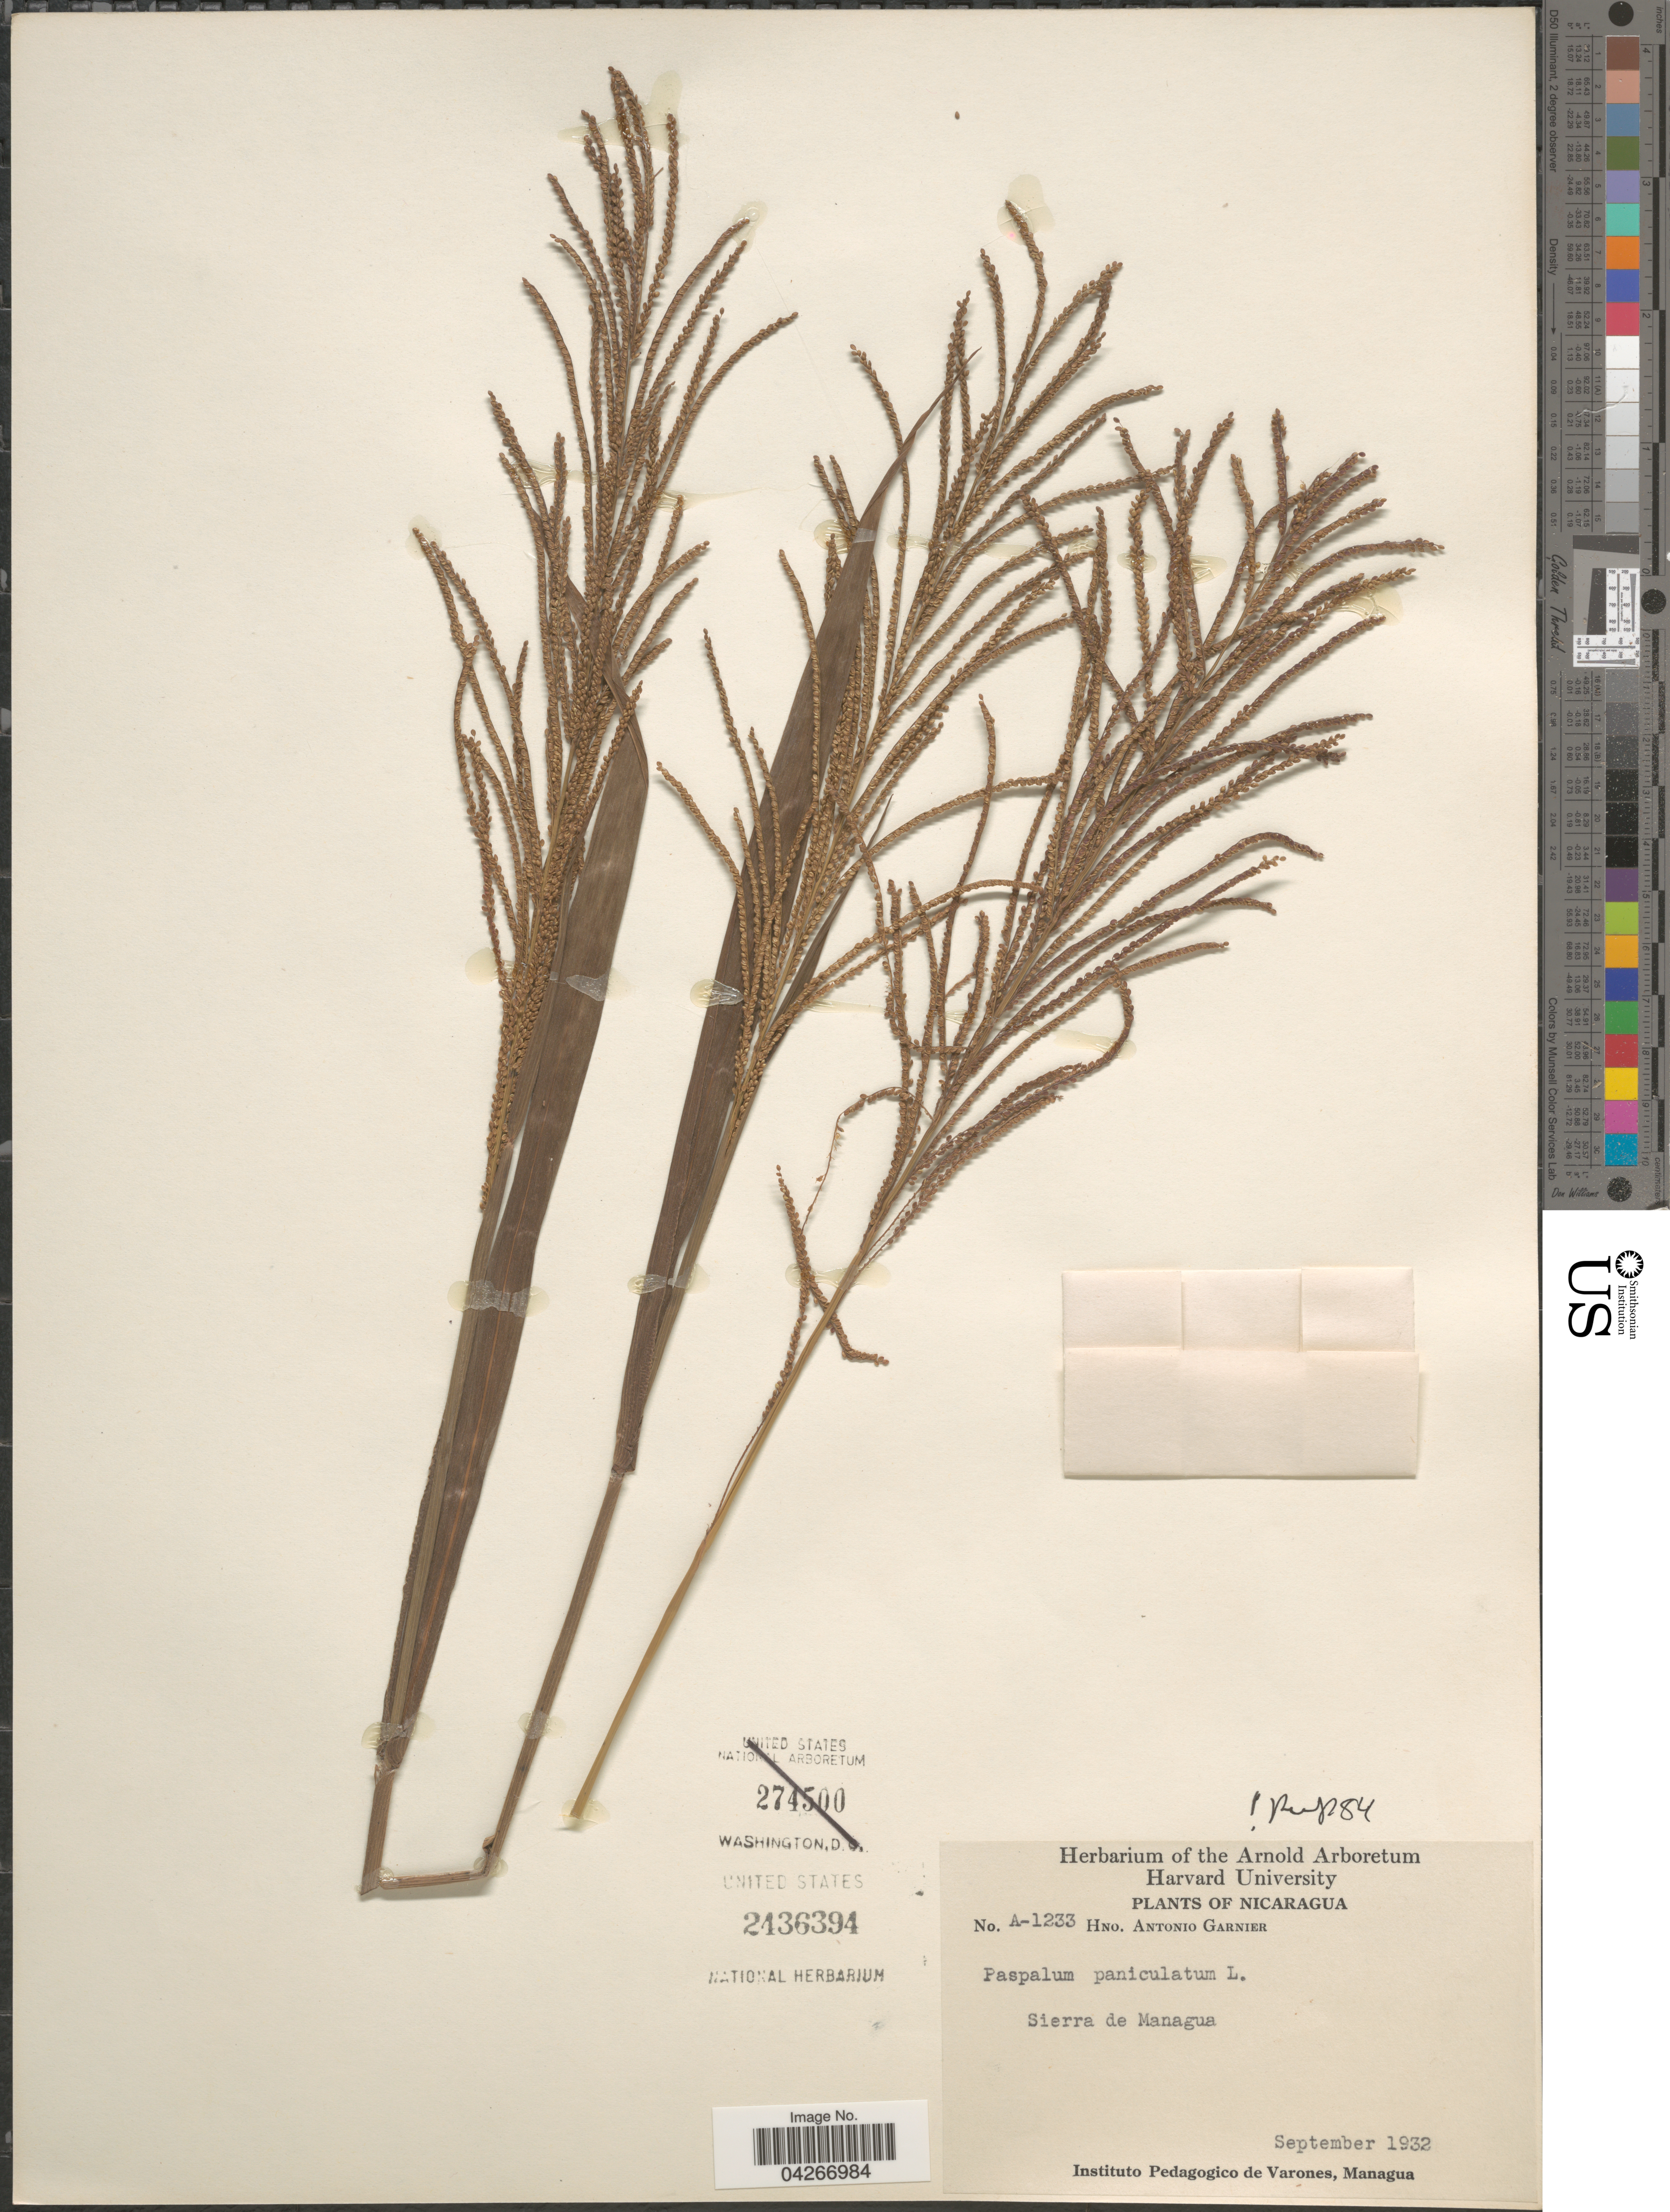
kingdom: Plantae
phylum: Tracheophyta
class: Liliopsida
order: Poales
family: Poaceae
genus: Paspalum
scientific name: Paspalum paniculatum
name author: L.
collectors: Bro. A. Garnier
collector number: A-1233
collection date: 1932-09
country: Nicaragua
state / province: Managua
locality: Sierra de Managua.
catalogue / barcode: US 2436394